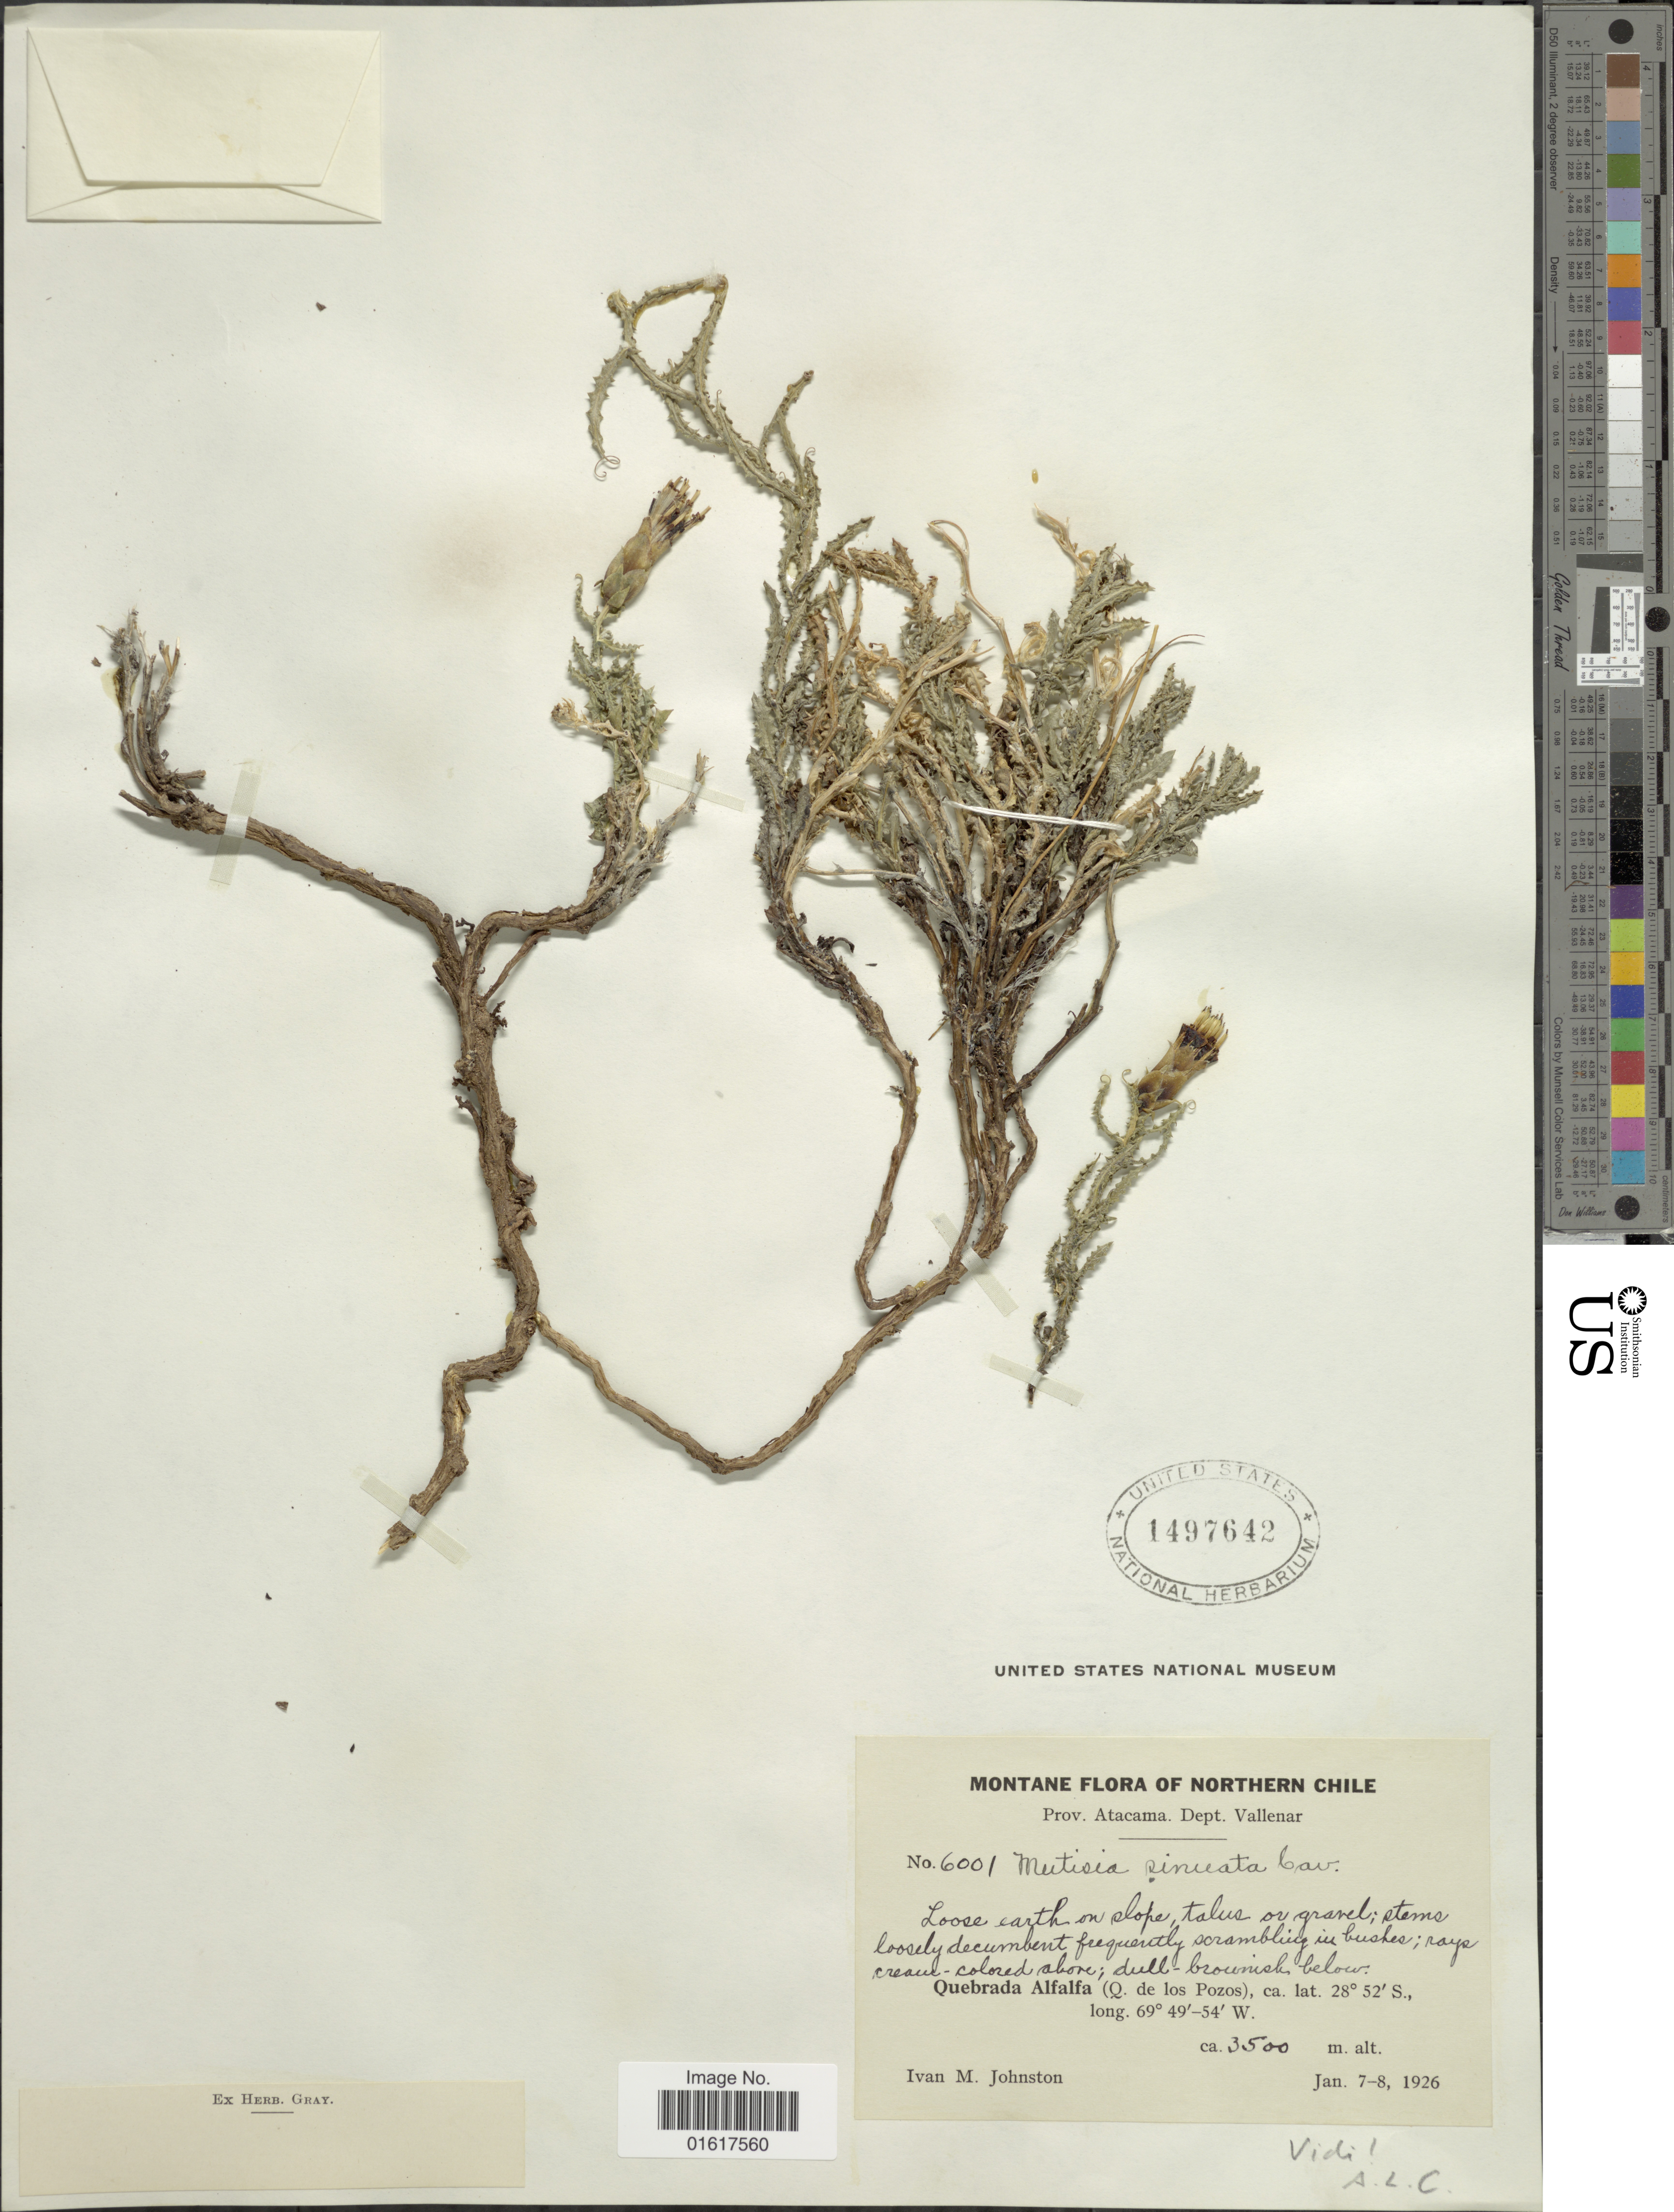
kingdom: Plantae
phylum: Tracheophyta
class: Magnoliopsida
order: Asterales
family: Asteraceae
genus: Mutisia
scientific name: Mutisia sinuata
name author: Cav.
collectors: I.M. Johnston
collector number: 6001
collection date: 1926-01-07/1926-01-08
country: Chile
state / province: Atacama (III)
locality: Northern Chile. Prov. Atacama. Dept. Vallenar. Quebrada Alfalfa (Q. de los Pozos)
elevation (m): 3500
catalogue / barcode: US 1497642